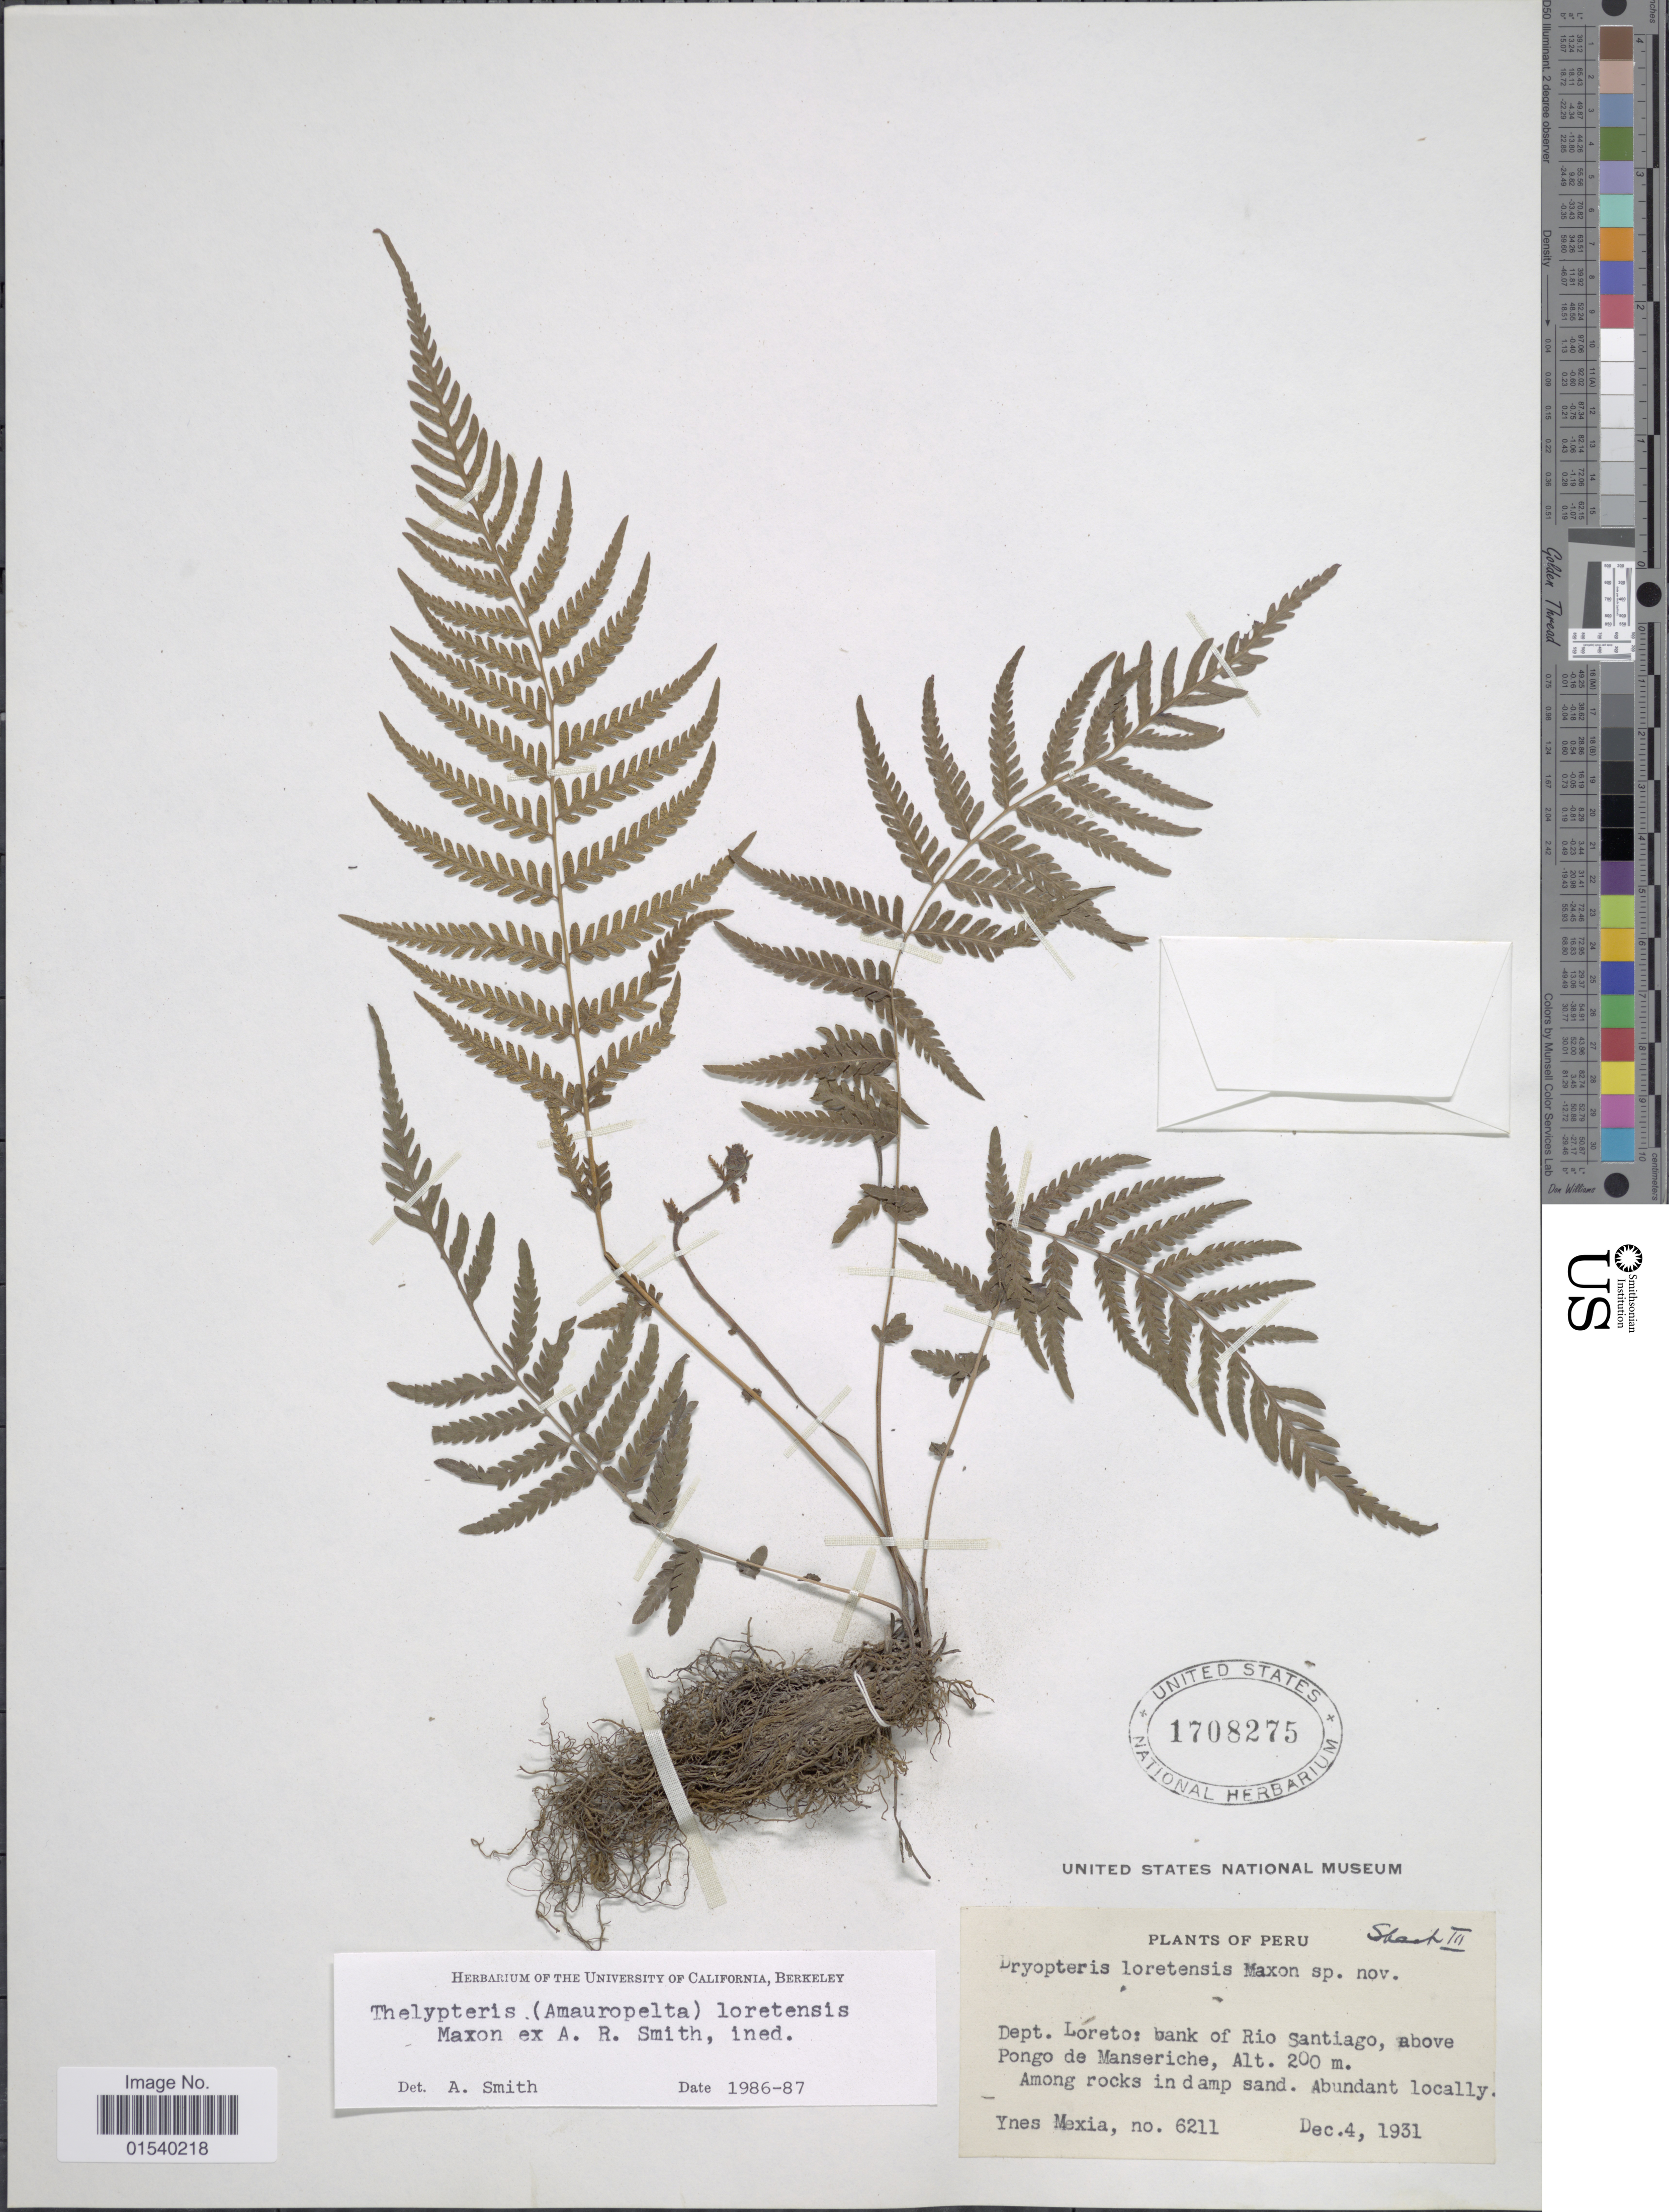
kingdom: Plantae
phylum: Tracheophyta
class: Polypodiopsida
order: Polypodiales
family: Thelypteridaceae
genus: Amauropelta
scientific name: Amauropelta loretensis (A.R. Sm.) comb. nov., ined 2015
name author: (A.R. Sm.)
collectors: Y. Mexia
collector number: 6211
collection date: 1931-12-04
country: Peru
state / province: Loreto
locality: Bank of Rio Santiago, above Pongo de Manseriche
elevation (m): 200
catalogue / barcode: US 1708275